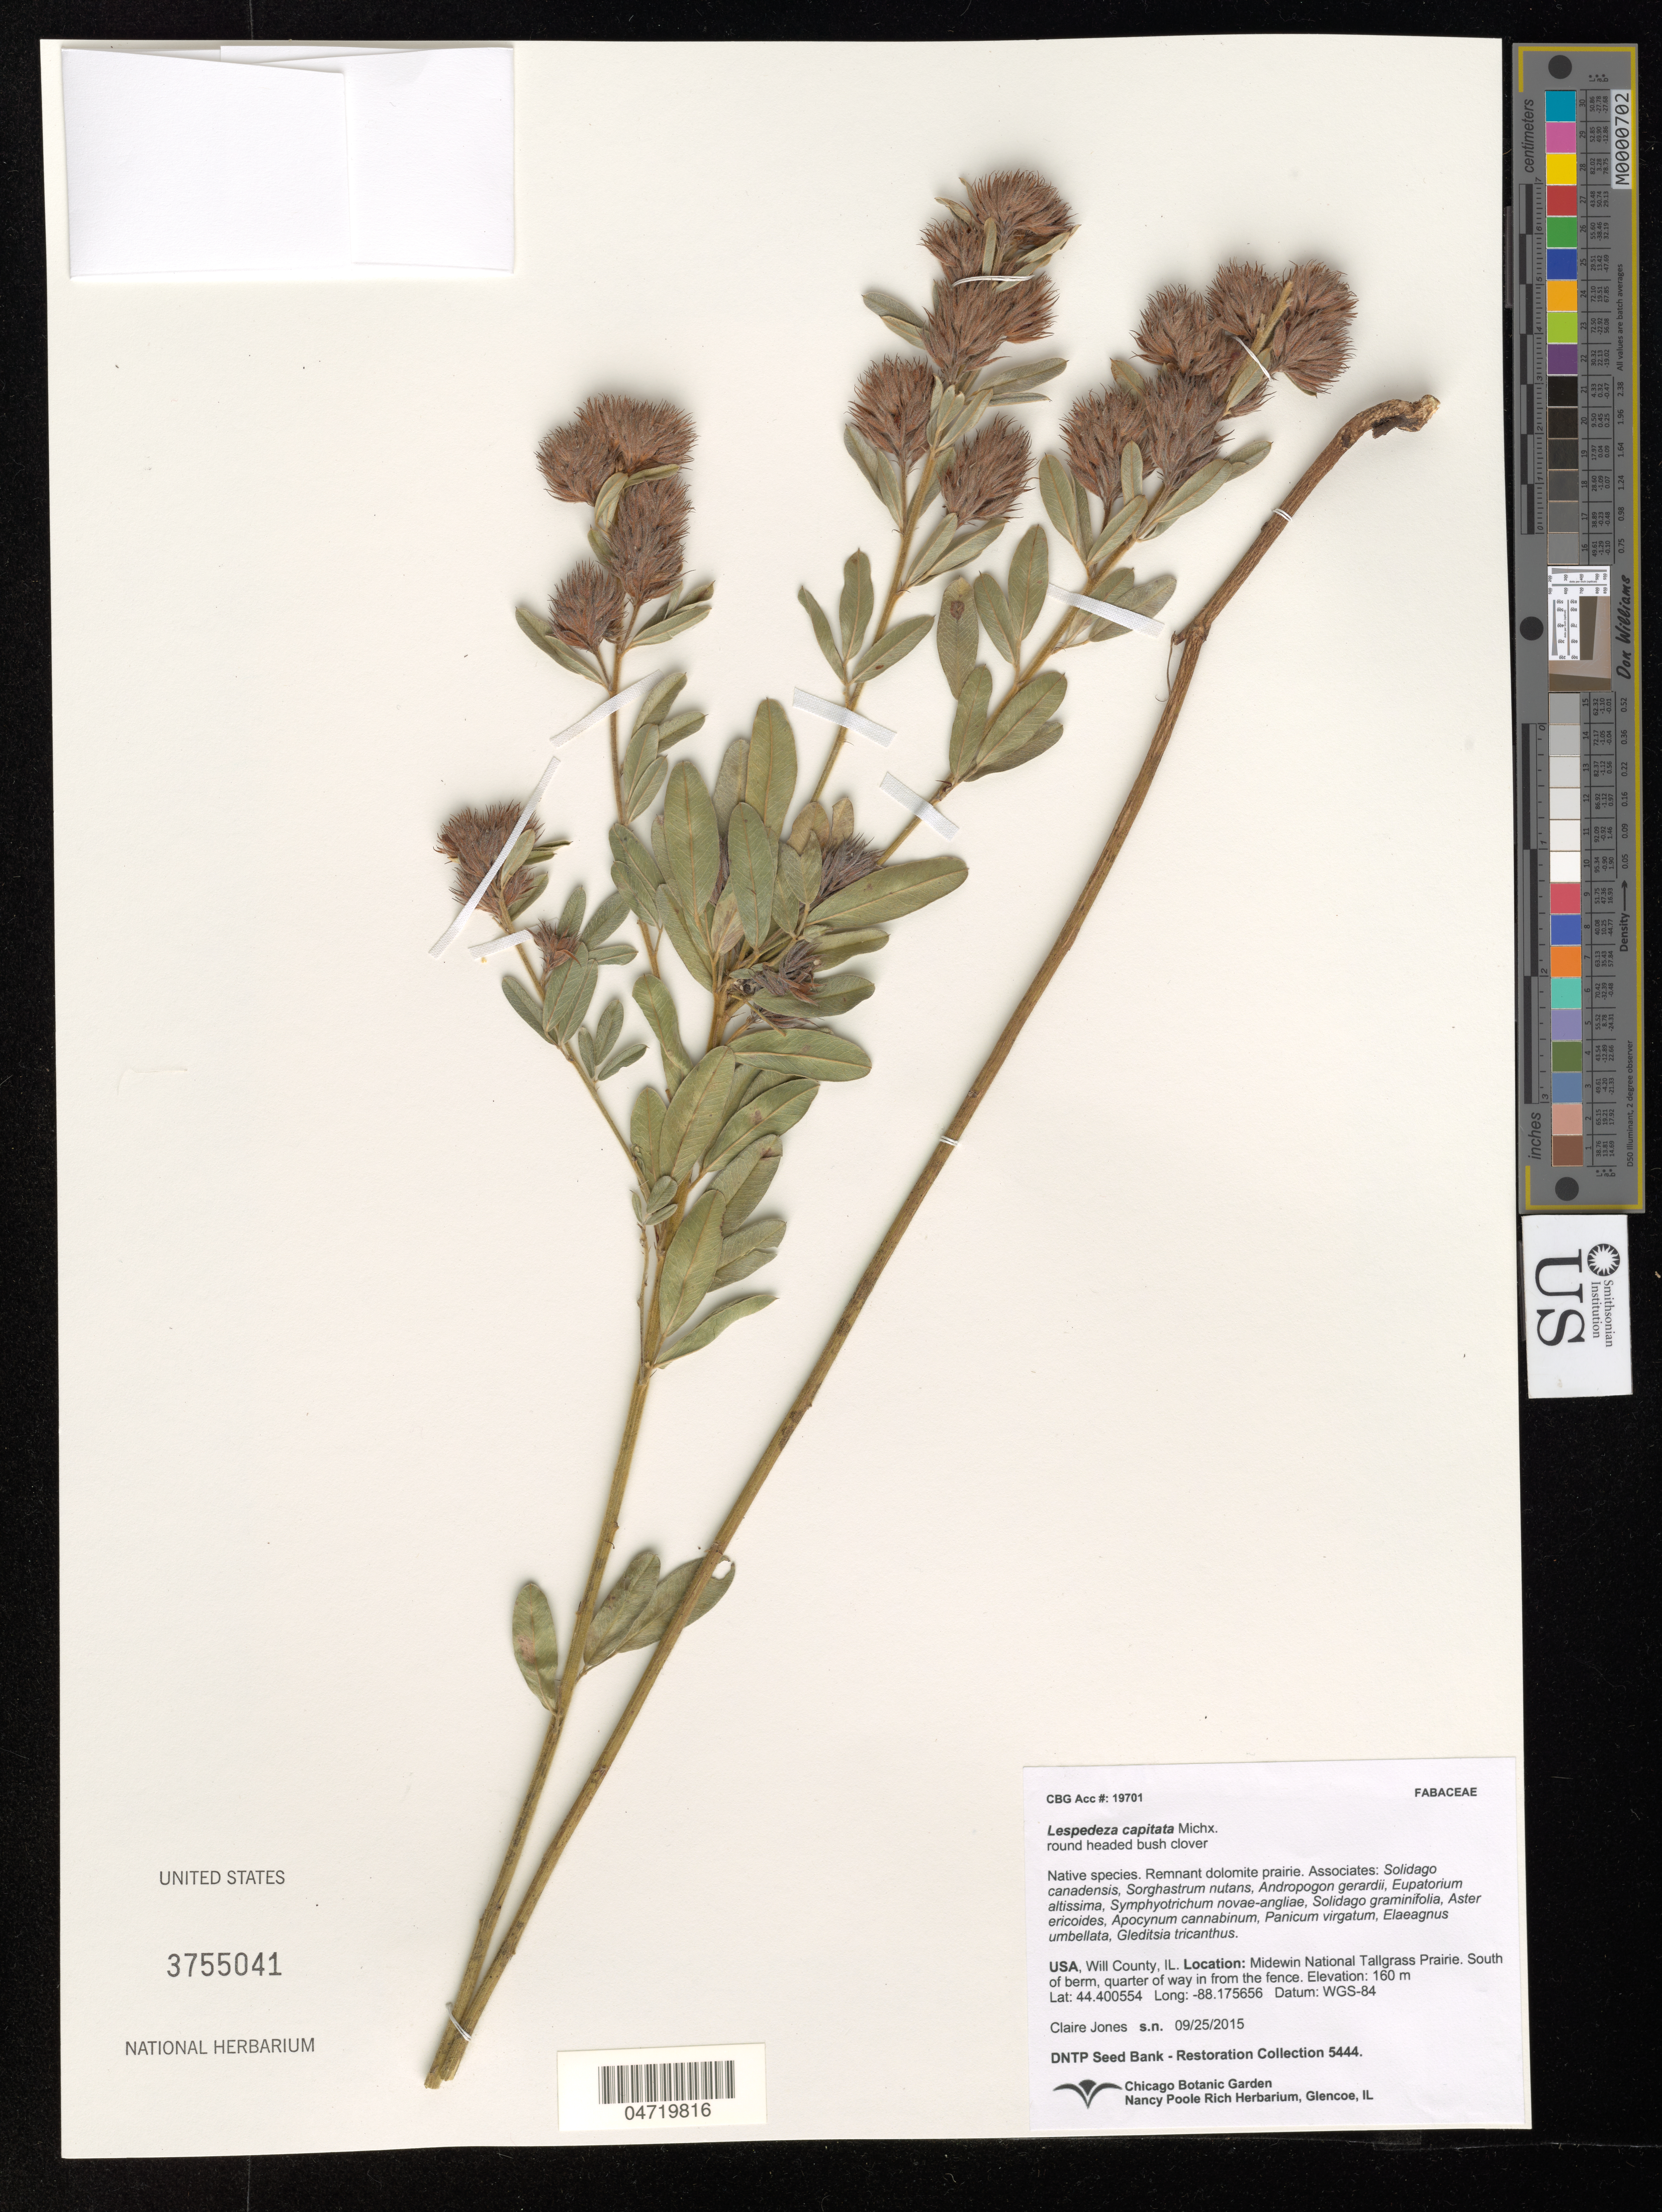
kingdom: Plantae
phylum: Tracheophyta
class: Magnoliopsida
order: Fabales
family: Fabaceae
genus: Lespedeza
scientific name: Lespedeza capitata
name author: Michx.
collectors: C. Jones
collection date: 2015-09-25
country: United States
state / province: Illinois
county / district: Will County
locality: Midewin National Tallgrass Prairie. South of berm, quarter of way in from fence.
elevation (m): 160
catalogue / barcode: US 3755041